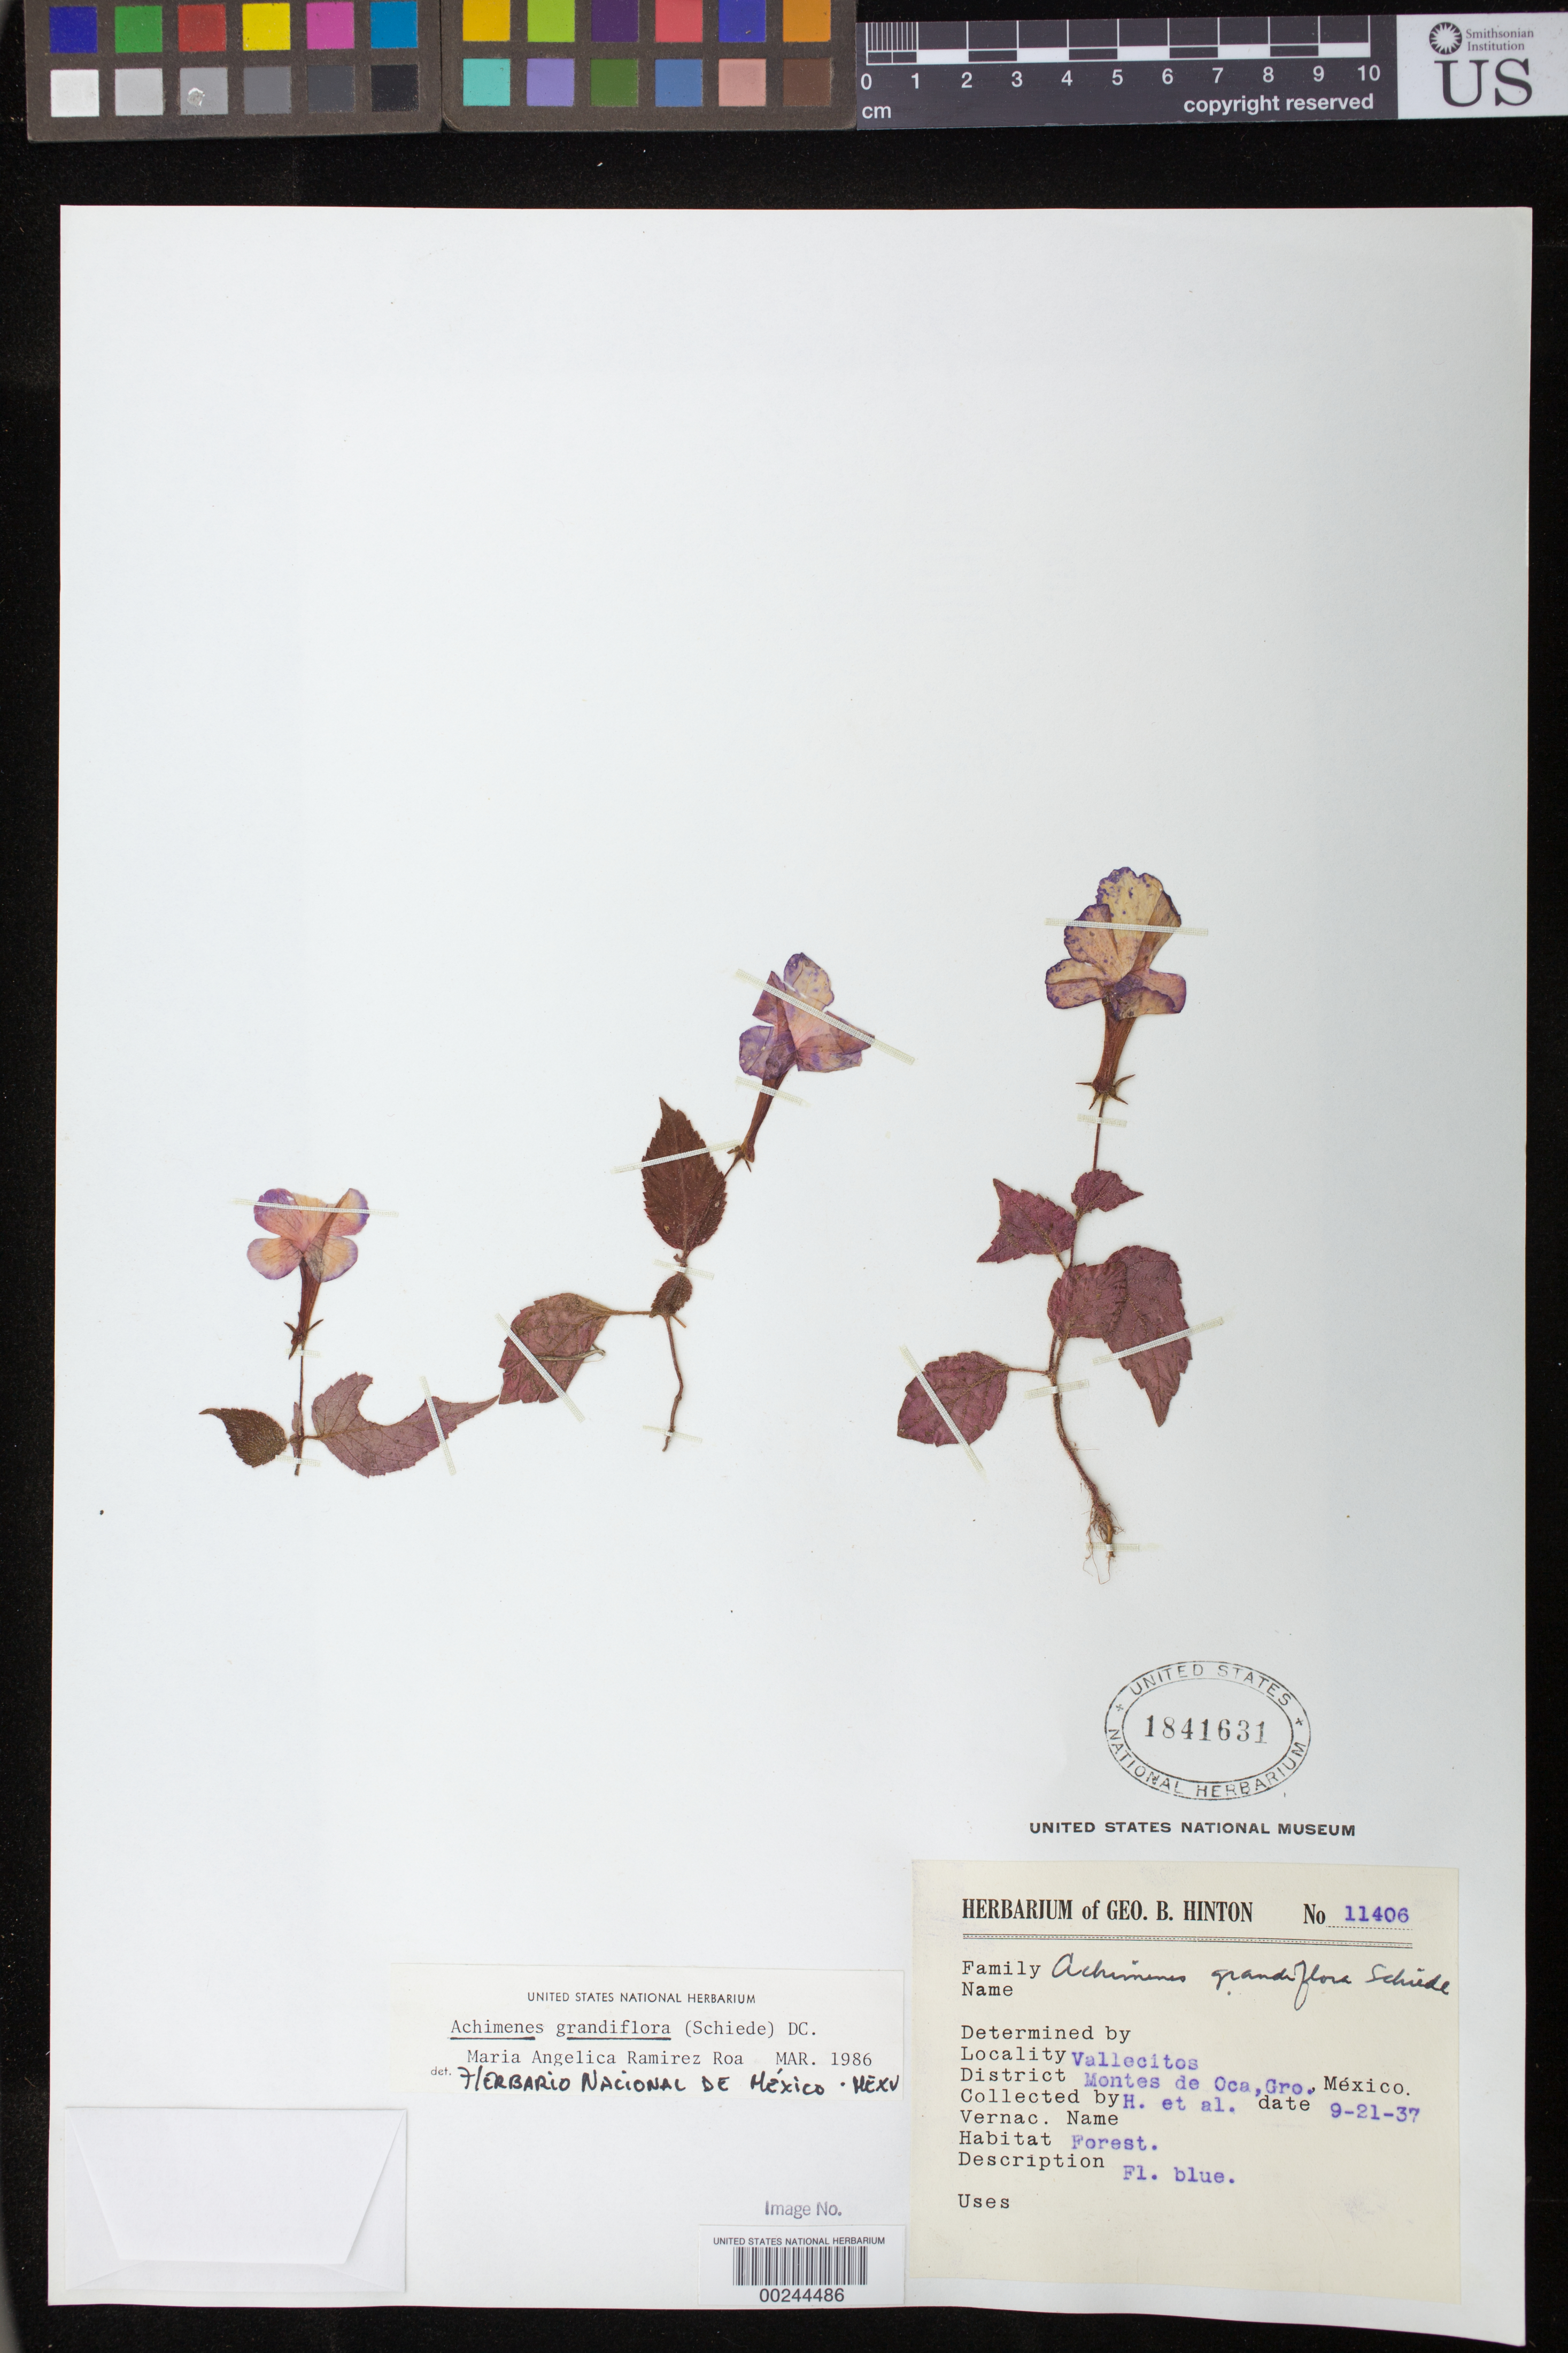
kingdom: Plantae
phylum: Tracheophyta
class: Magnoliopsida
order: Lamiales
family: Gesneriaceae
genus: Achimenes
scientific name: Achimenes grandiflora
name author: (Schiede) DC.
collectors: G. B. Hinton & et al.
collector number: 11406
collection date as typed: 21 Sep 1937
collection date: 1937-09-21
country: Mexico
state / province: Guerrero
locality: Montes de Oca dist. Vallecitos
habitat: Forest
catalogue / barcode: US 1841631